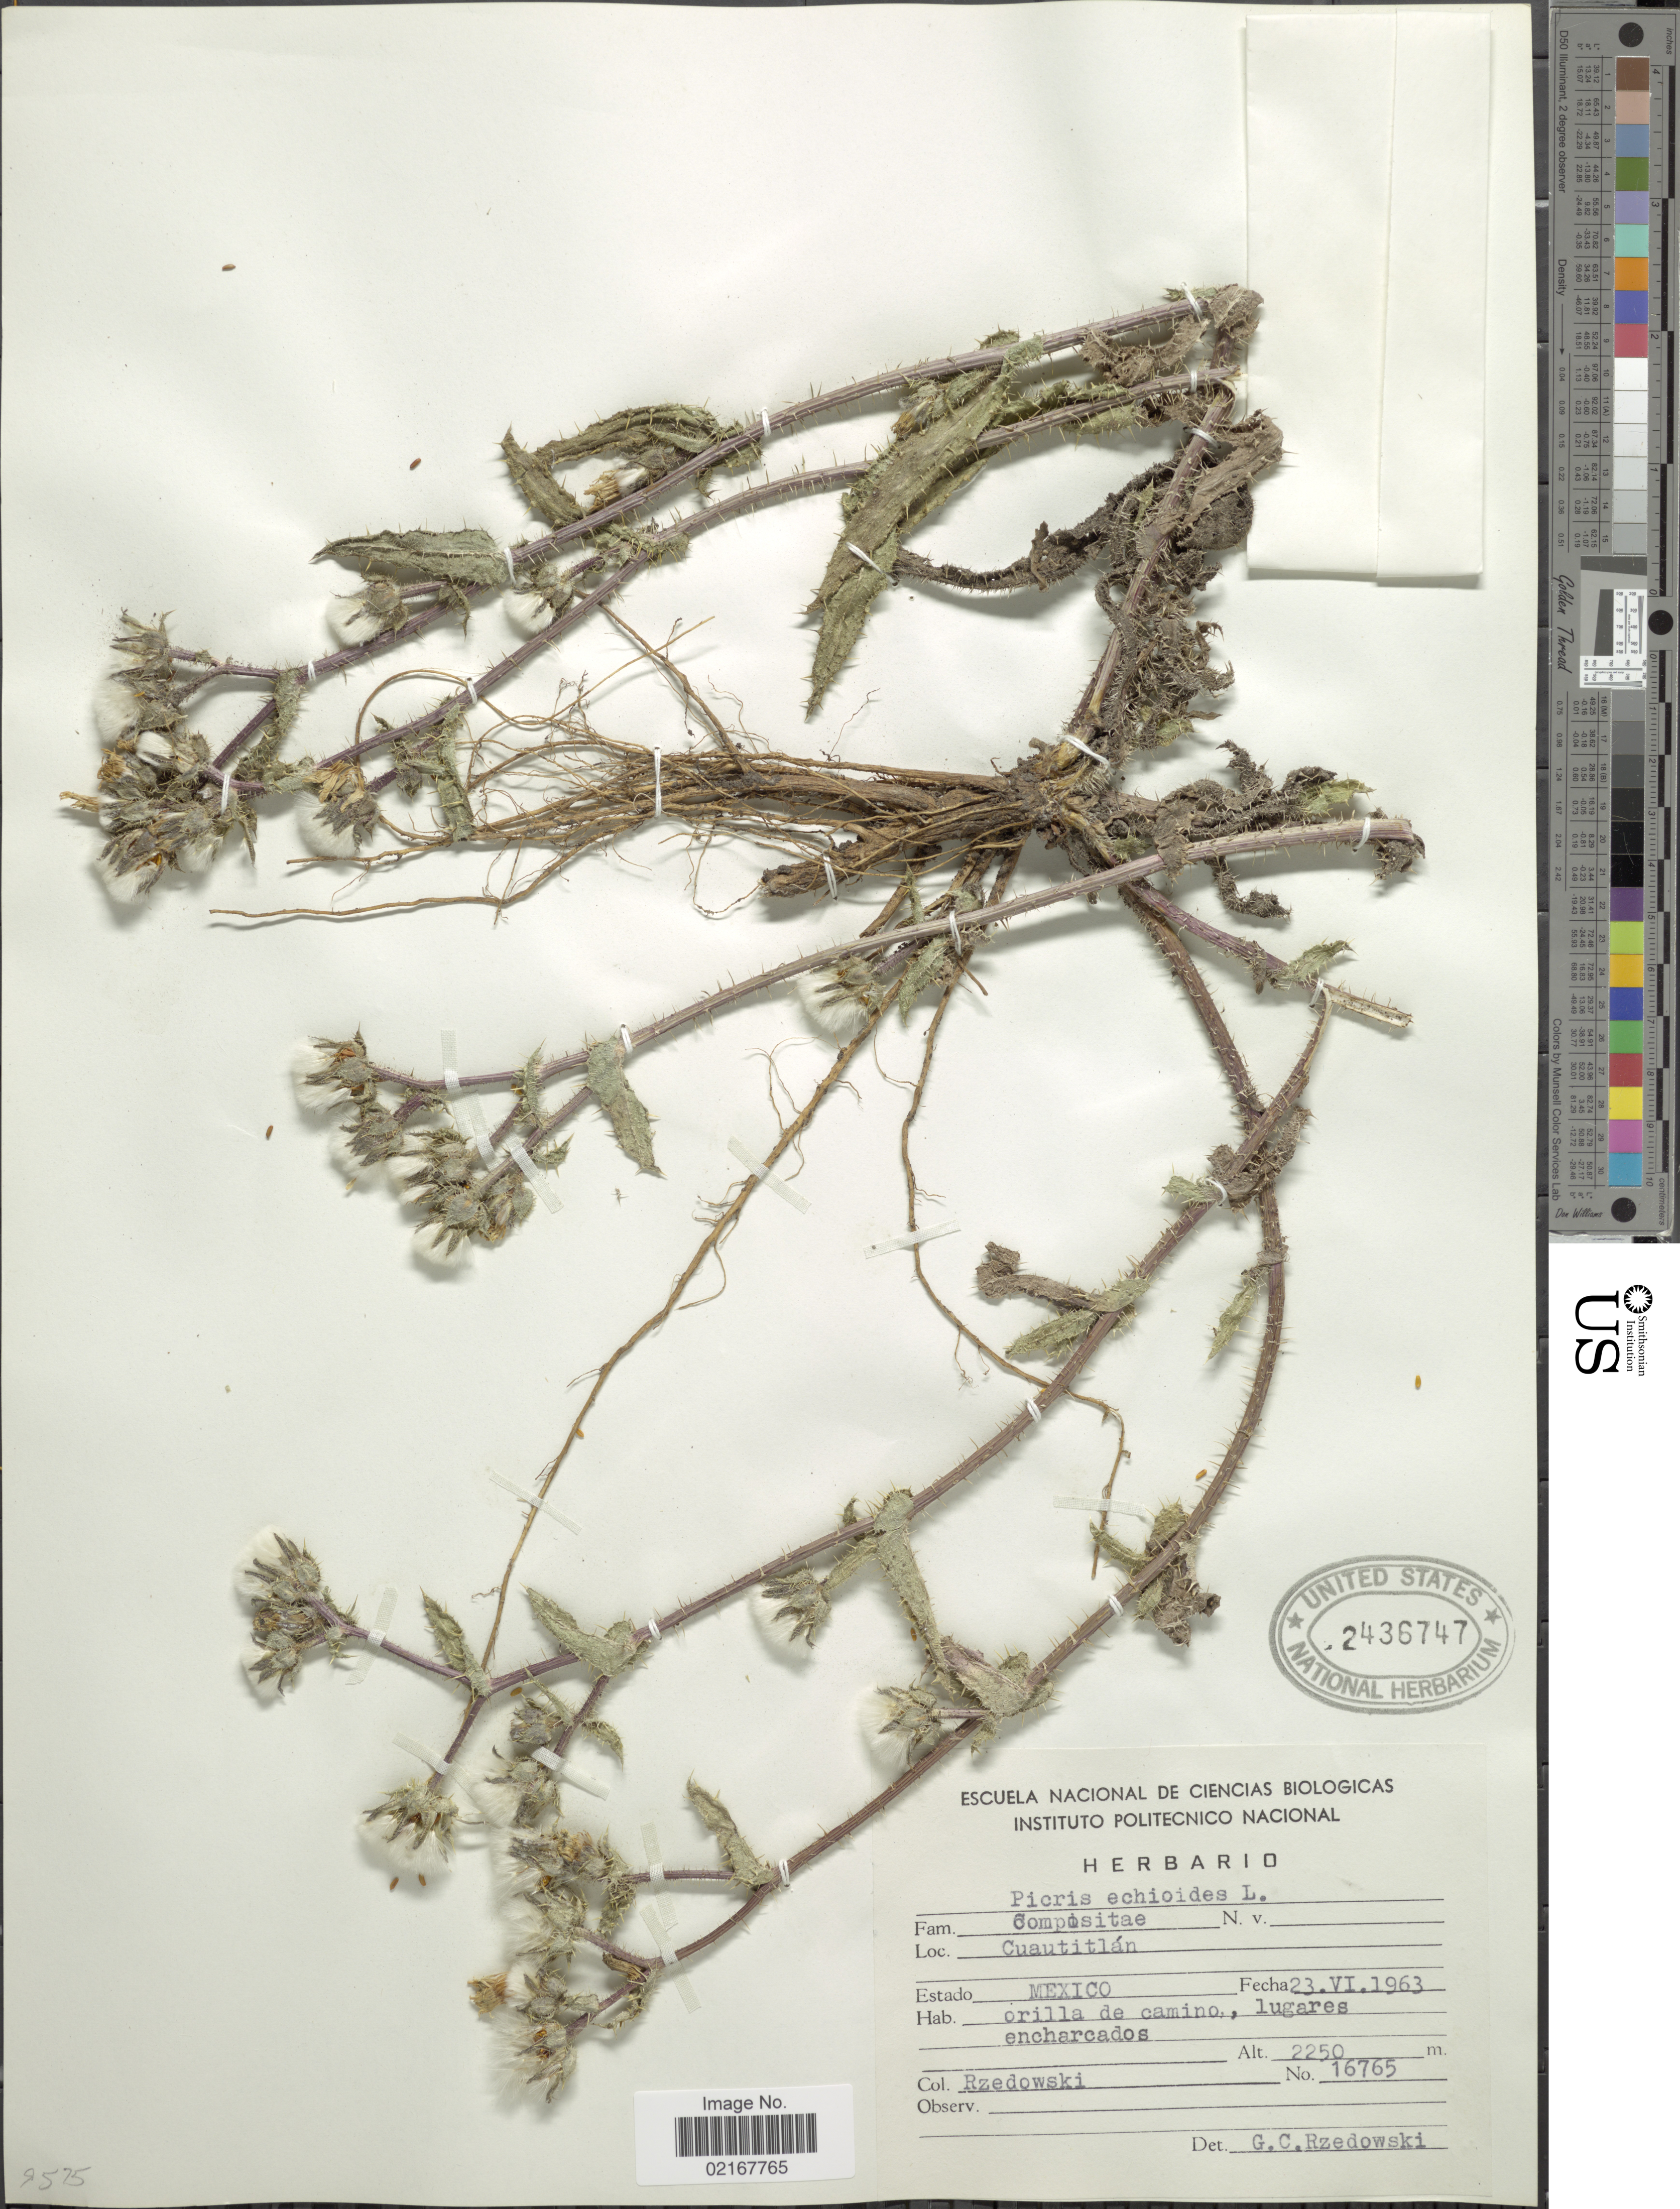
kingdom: Plantae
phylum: Tracheophyta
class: Magnoliopsida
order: Asterales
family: Asteraceae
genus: Helminthotheca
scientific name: Helminthotheca echioides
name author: (L.) Holub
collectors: G. C. Rzedowski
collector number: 16765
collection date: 1963-06-23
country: Mexico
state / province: México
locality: Cuautitlan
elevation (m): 2250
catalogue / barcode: US 2436747